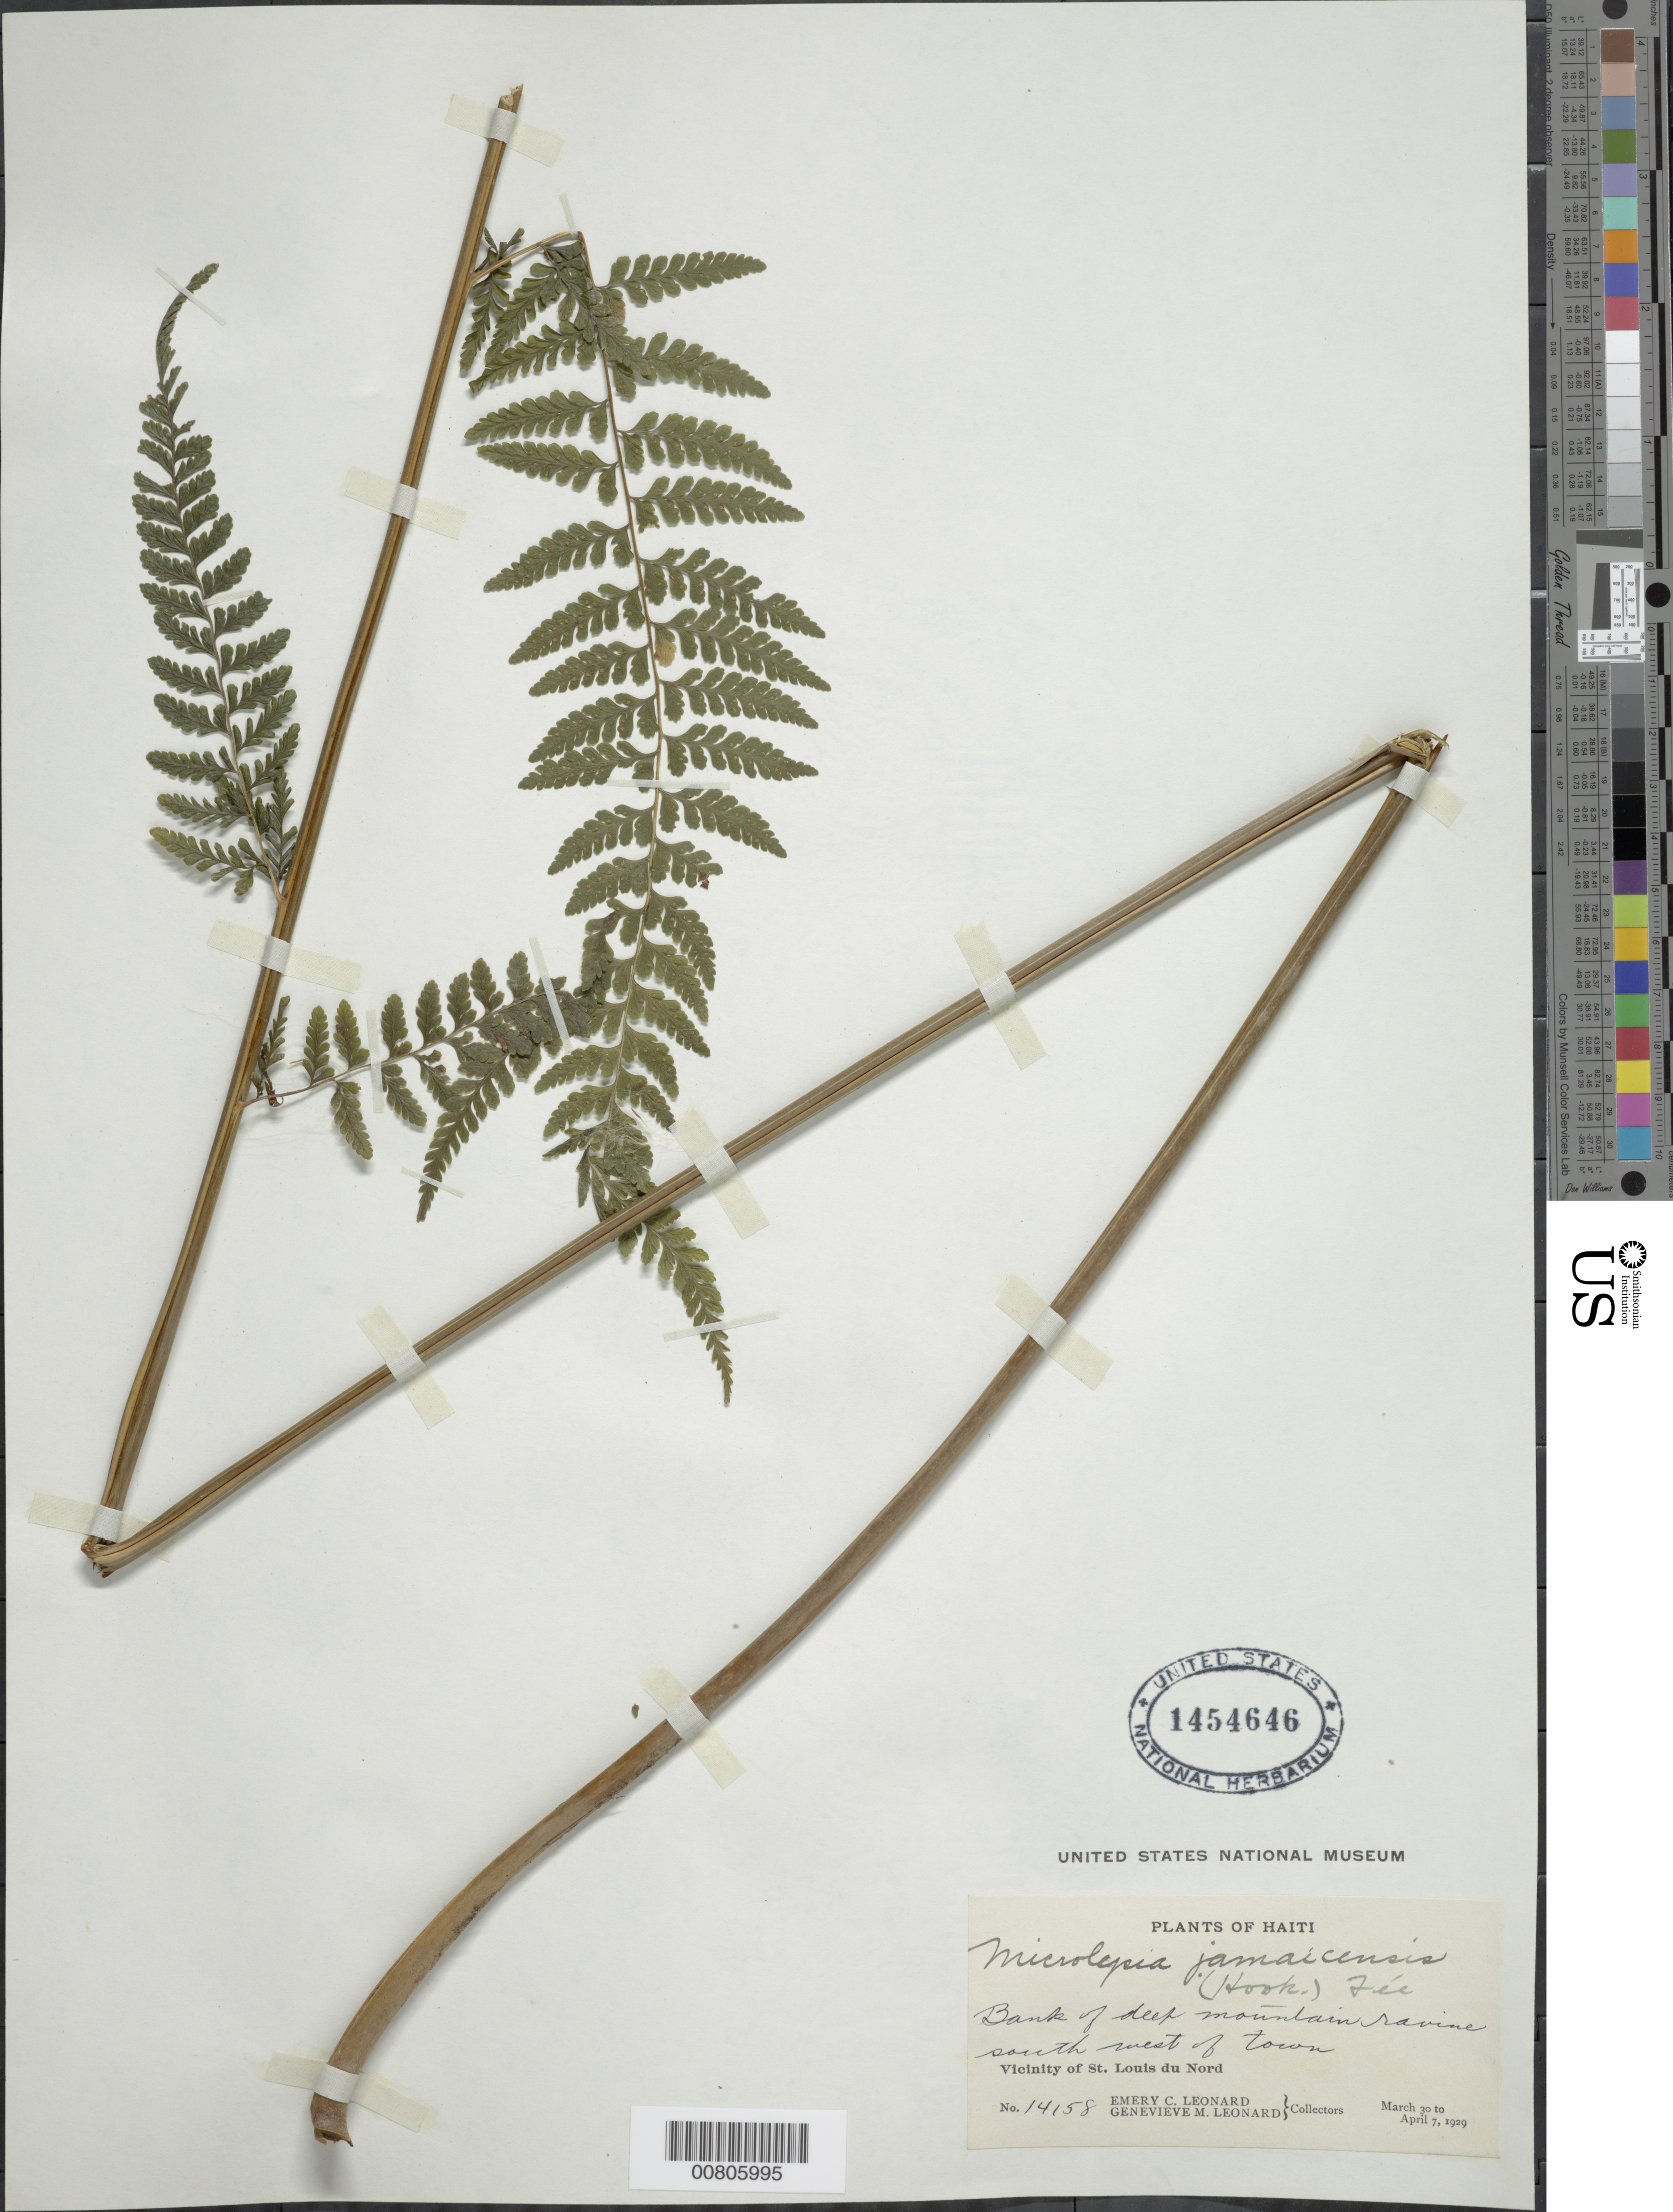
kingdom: Plantae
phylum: Tracheophyta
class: Polypodiopsida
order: Polypodiales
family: Dennstaedtiaceae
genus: Microlepia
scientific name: Microlepia jamaicensis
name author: (Hook.) Fée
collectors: E. C. Leonard & G. M. Leonard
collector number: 14158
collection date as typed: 30 Mar 1929 to 07 Apr 1929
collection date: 1929-03-30/1929-04-07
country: Haiti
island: Hispaniola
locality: St. Louis du Nord, SW of town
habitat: Damp bank of deep mountain ravine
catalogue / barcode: US 1454646